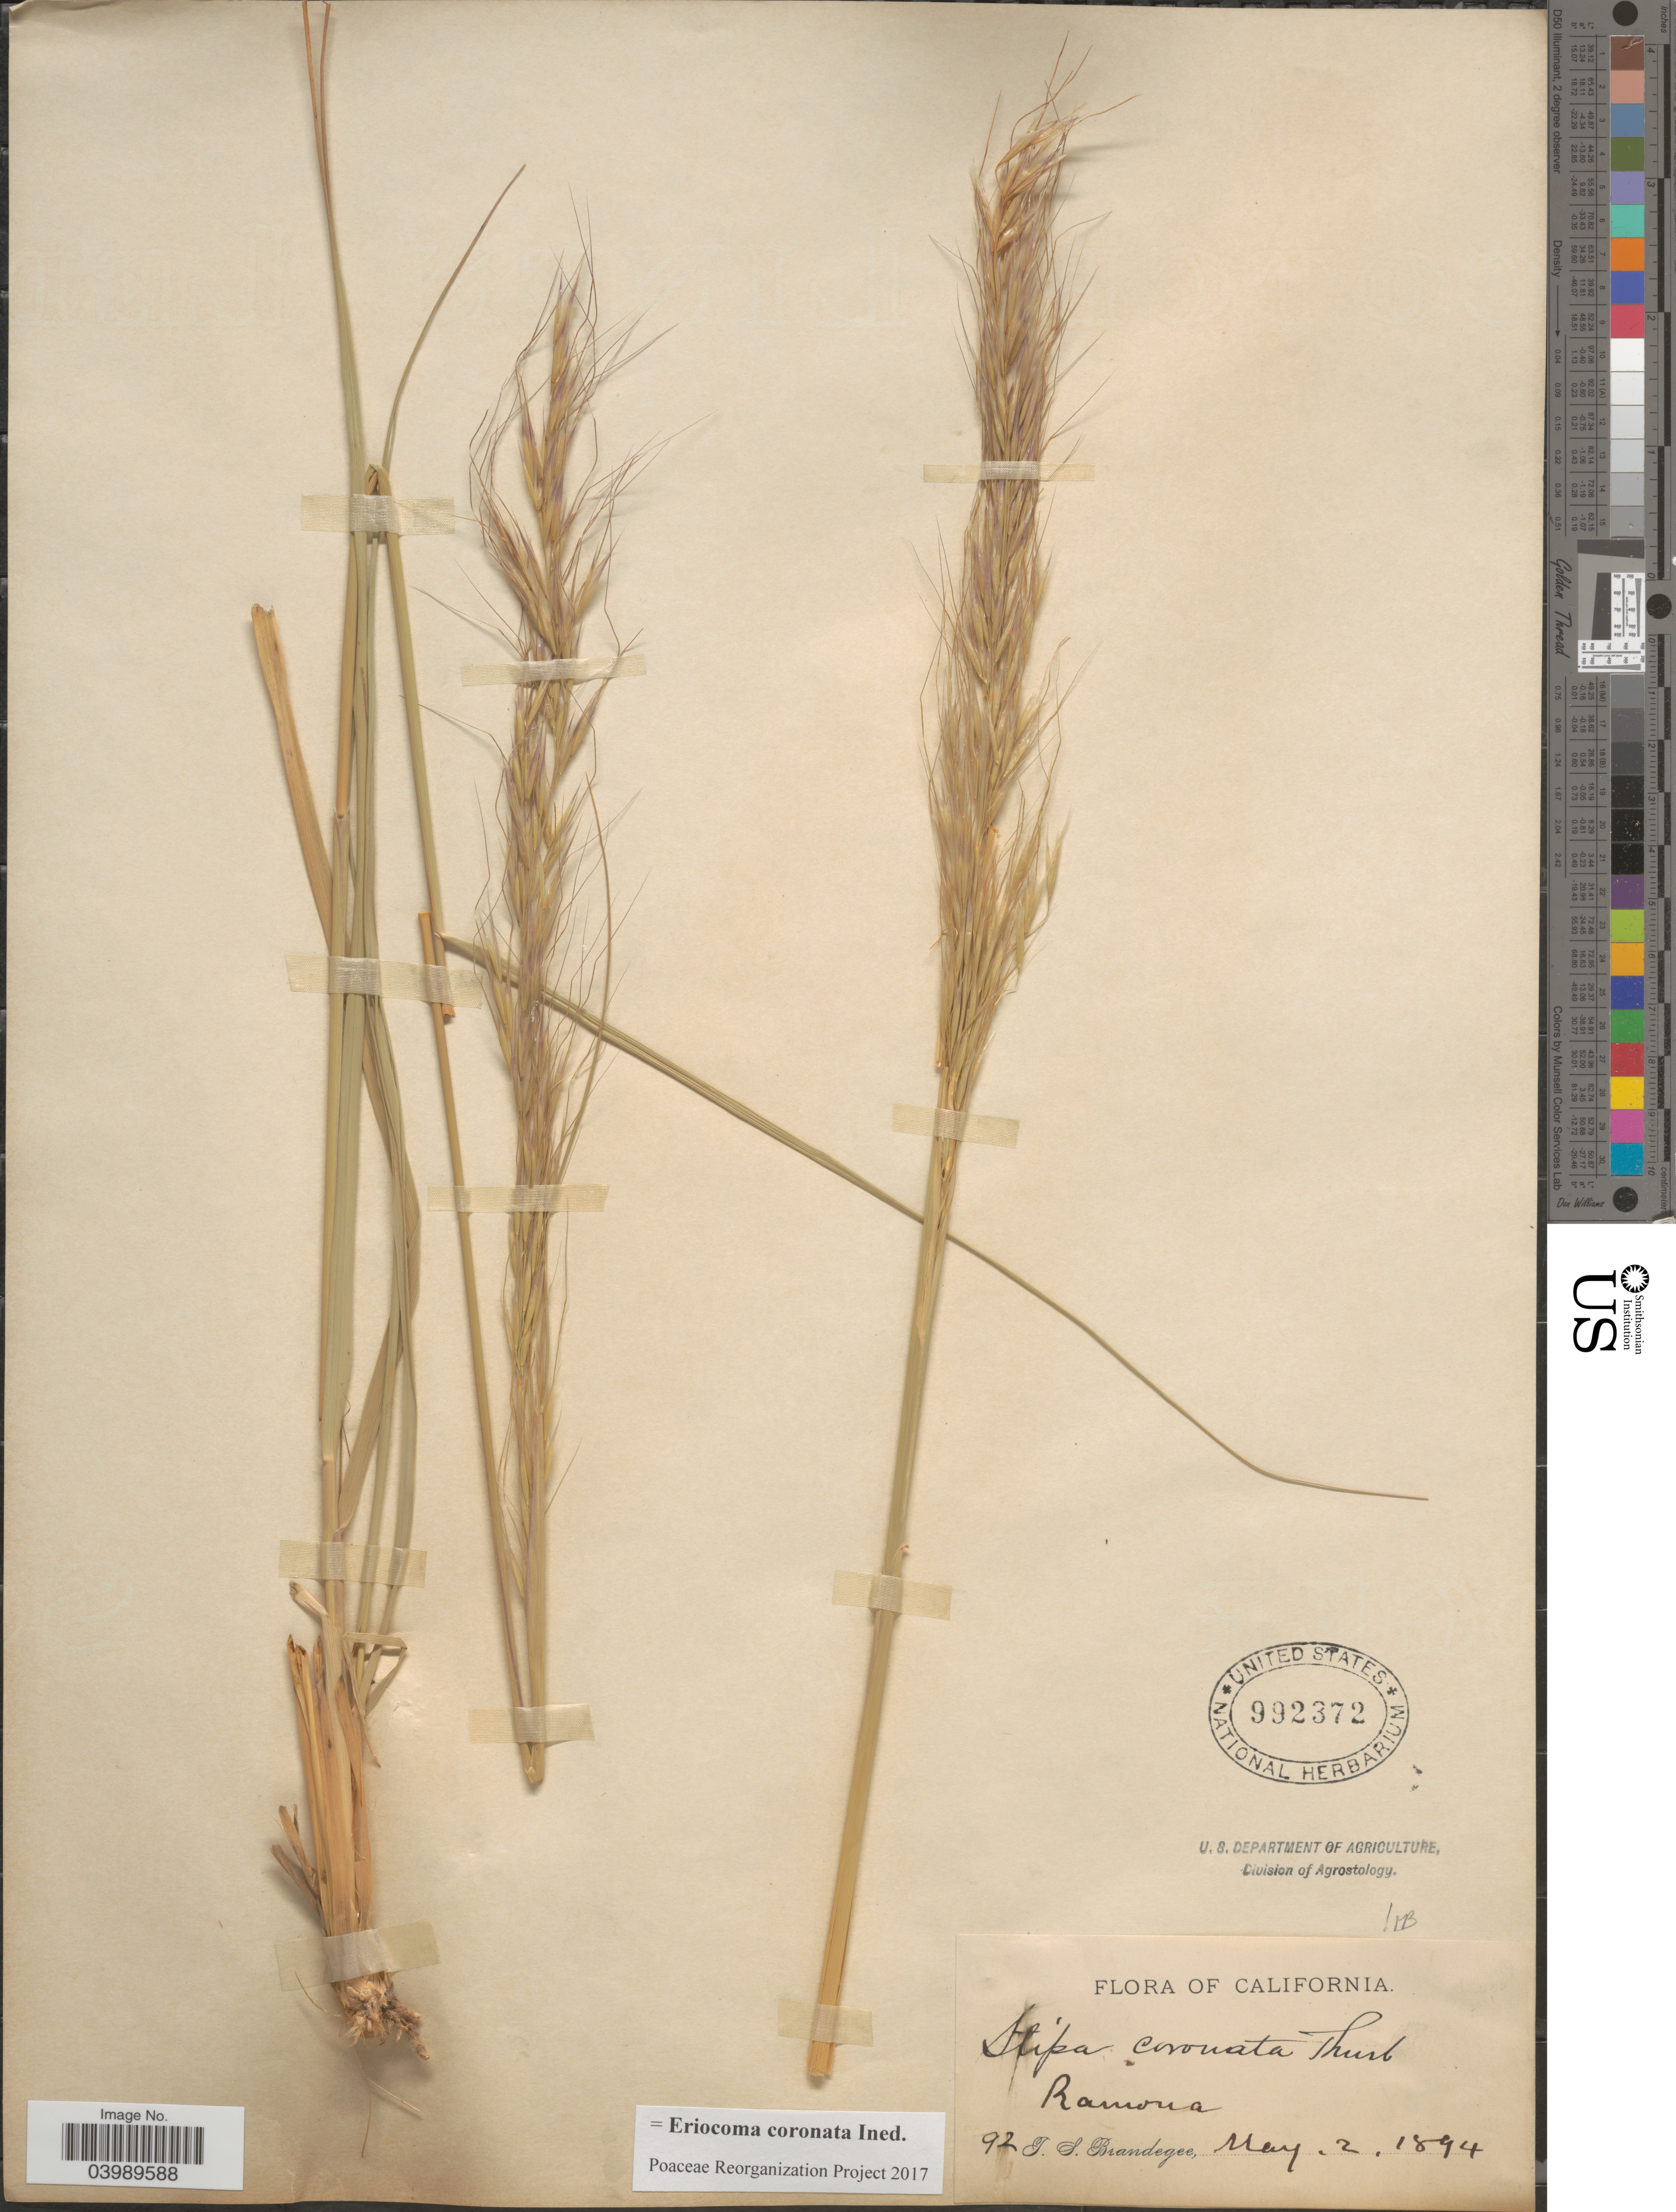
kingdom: Plantae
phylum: Tracheophyta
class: Liliopsida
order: Poales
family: Poaceae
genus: Eriocoma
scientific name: Eriocoma coronata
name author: (Thurb.) Romasch.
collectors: T. S. Brandegee (herbarium)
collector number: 92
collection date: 1894-05-02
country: United States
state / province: California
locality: Ramona.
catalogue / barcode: US 992372